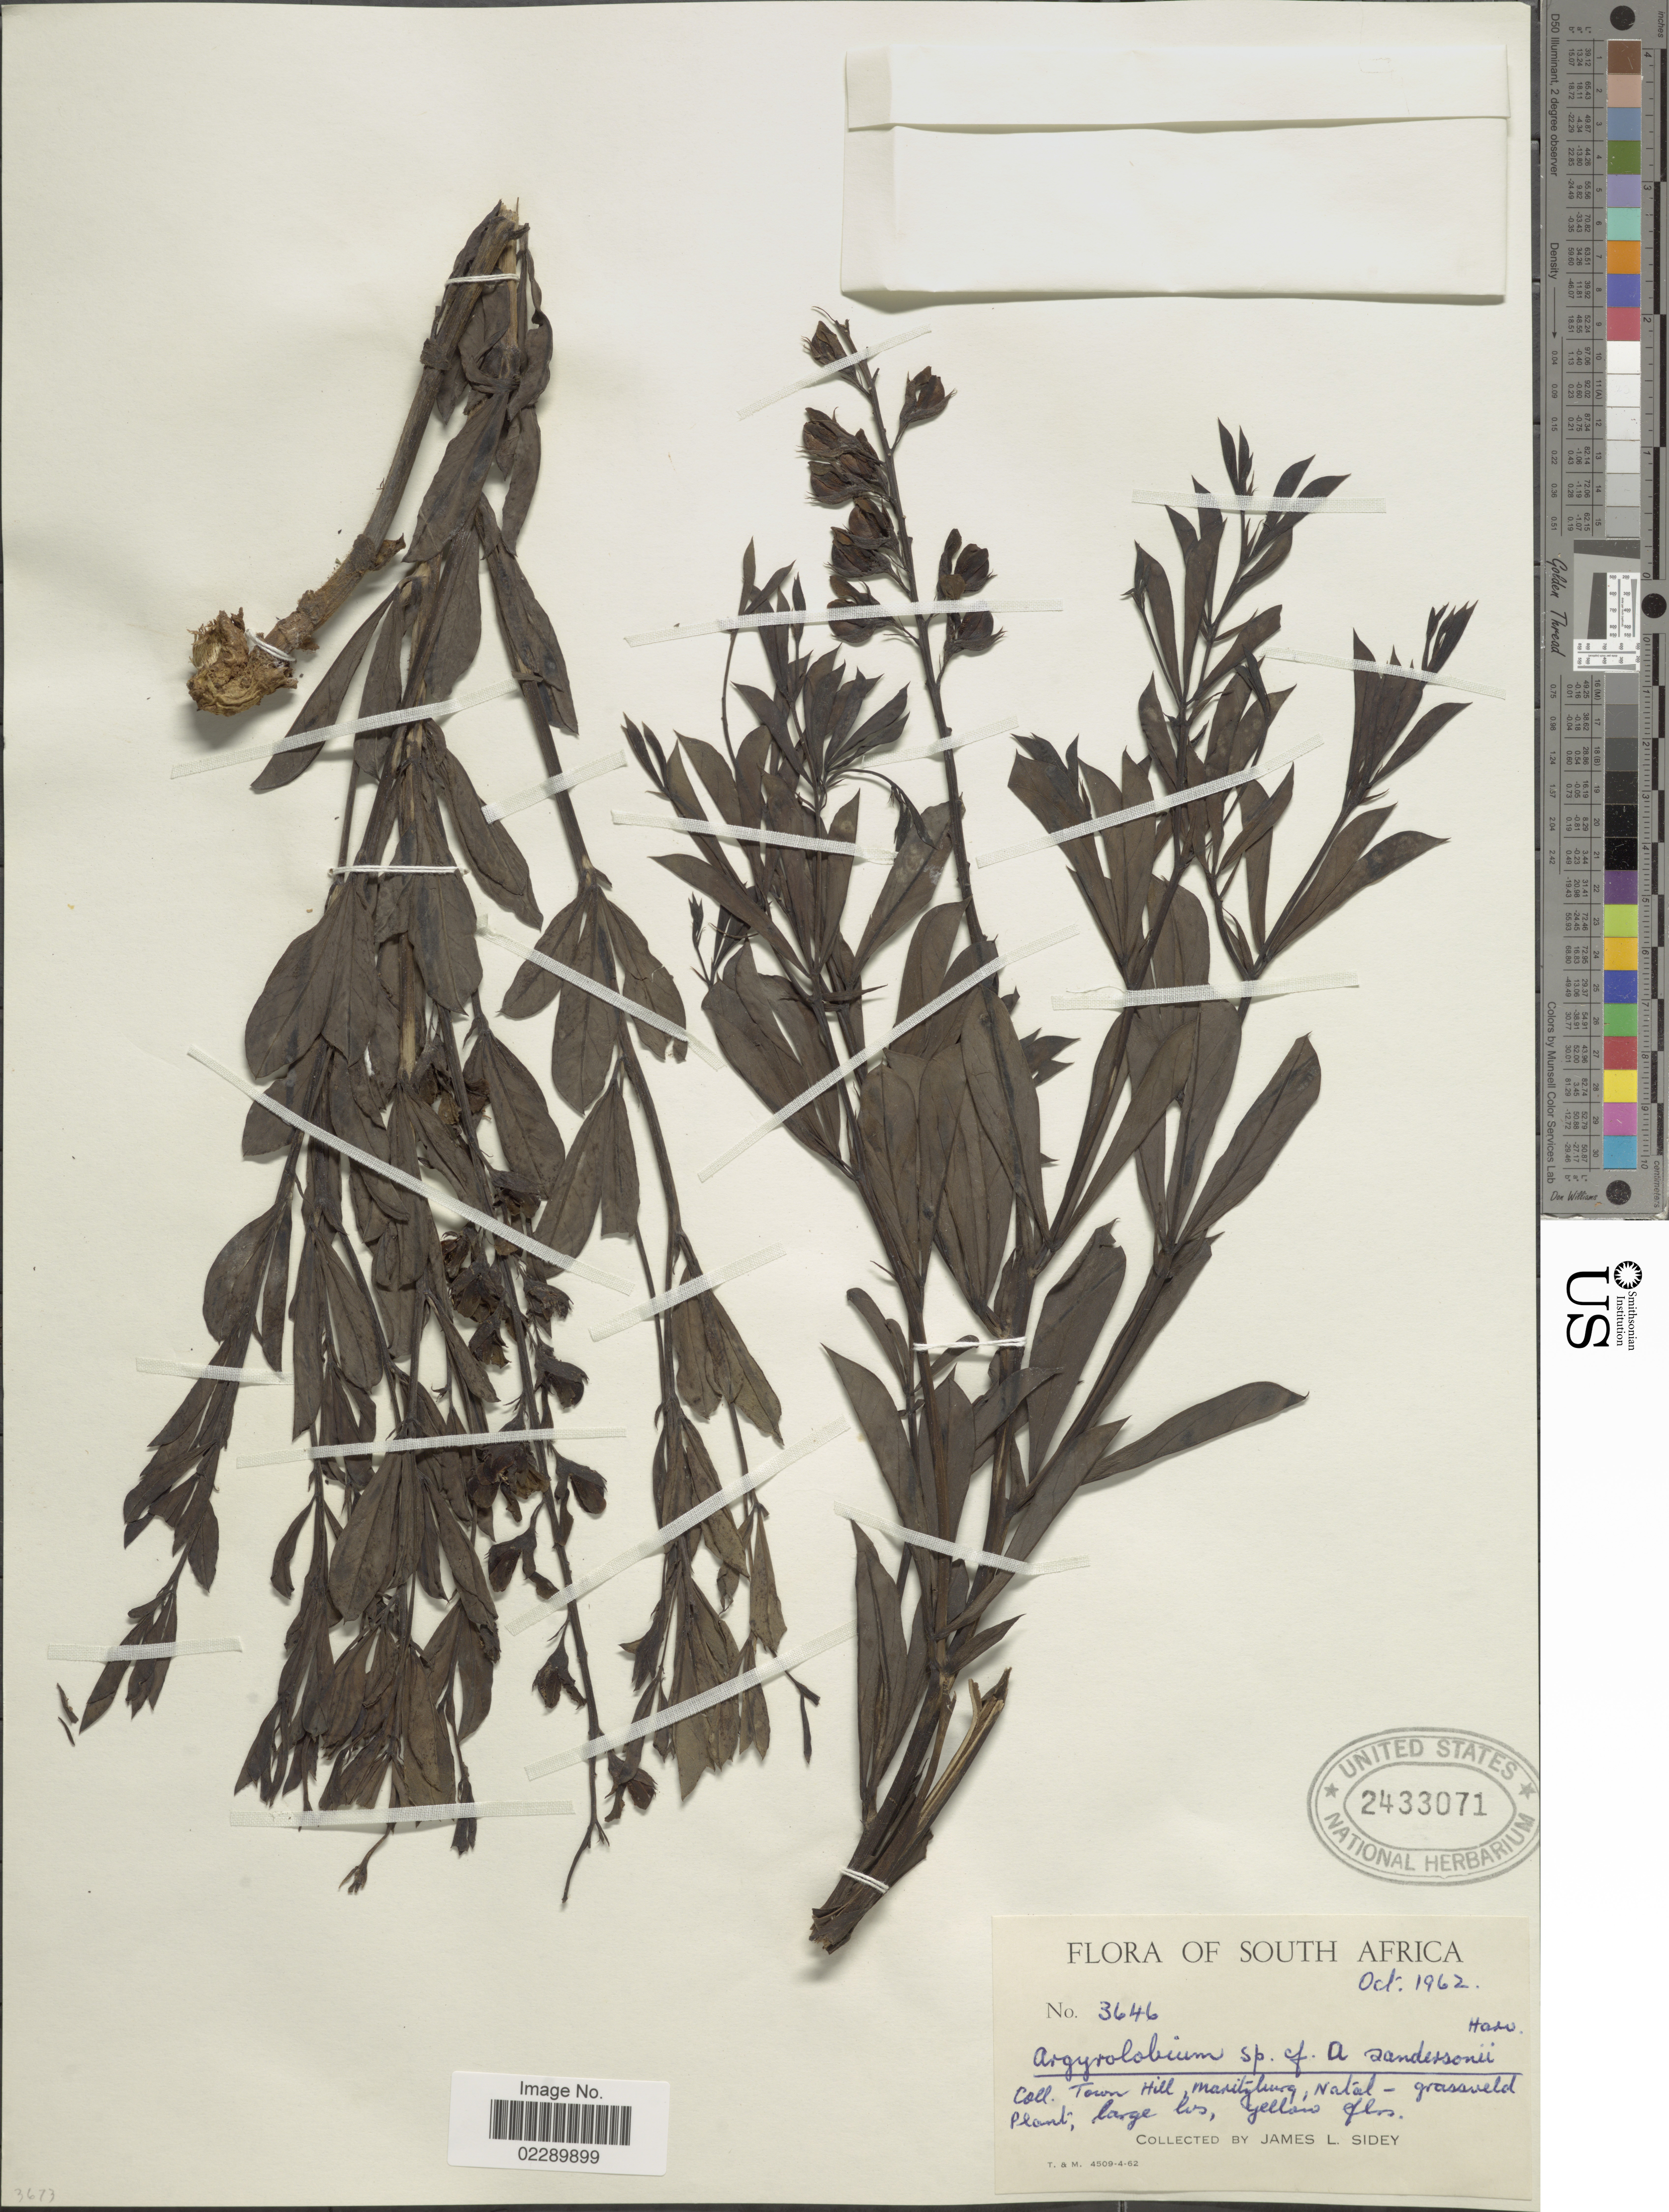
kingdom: Plantae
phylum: Tracheophyta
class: Magnoliopsida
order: Fabales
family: Fabaceae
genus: Argyrolobium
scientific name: Argyrolobium sandersonii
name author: Harv.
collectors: J. L. Sidey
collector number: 3646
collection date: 1962-10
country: South Africa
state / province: KwaZulu-Natal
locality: Town Hill, Marityburg, Natal - grassland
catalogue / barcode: US 2433071